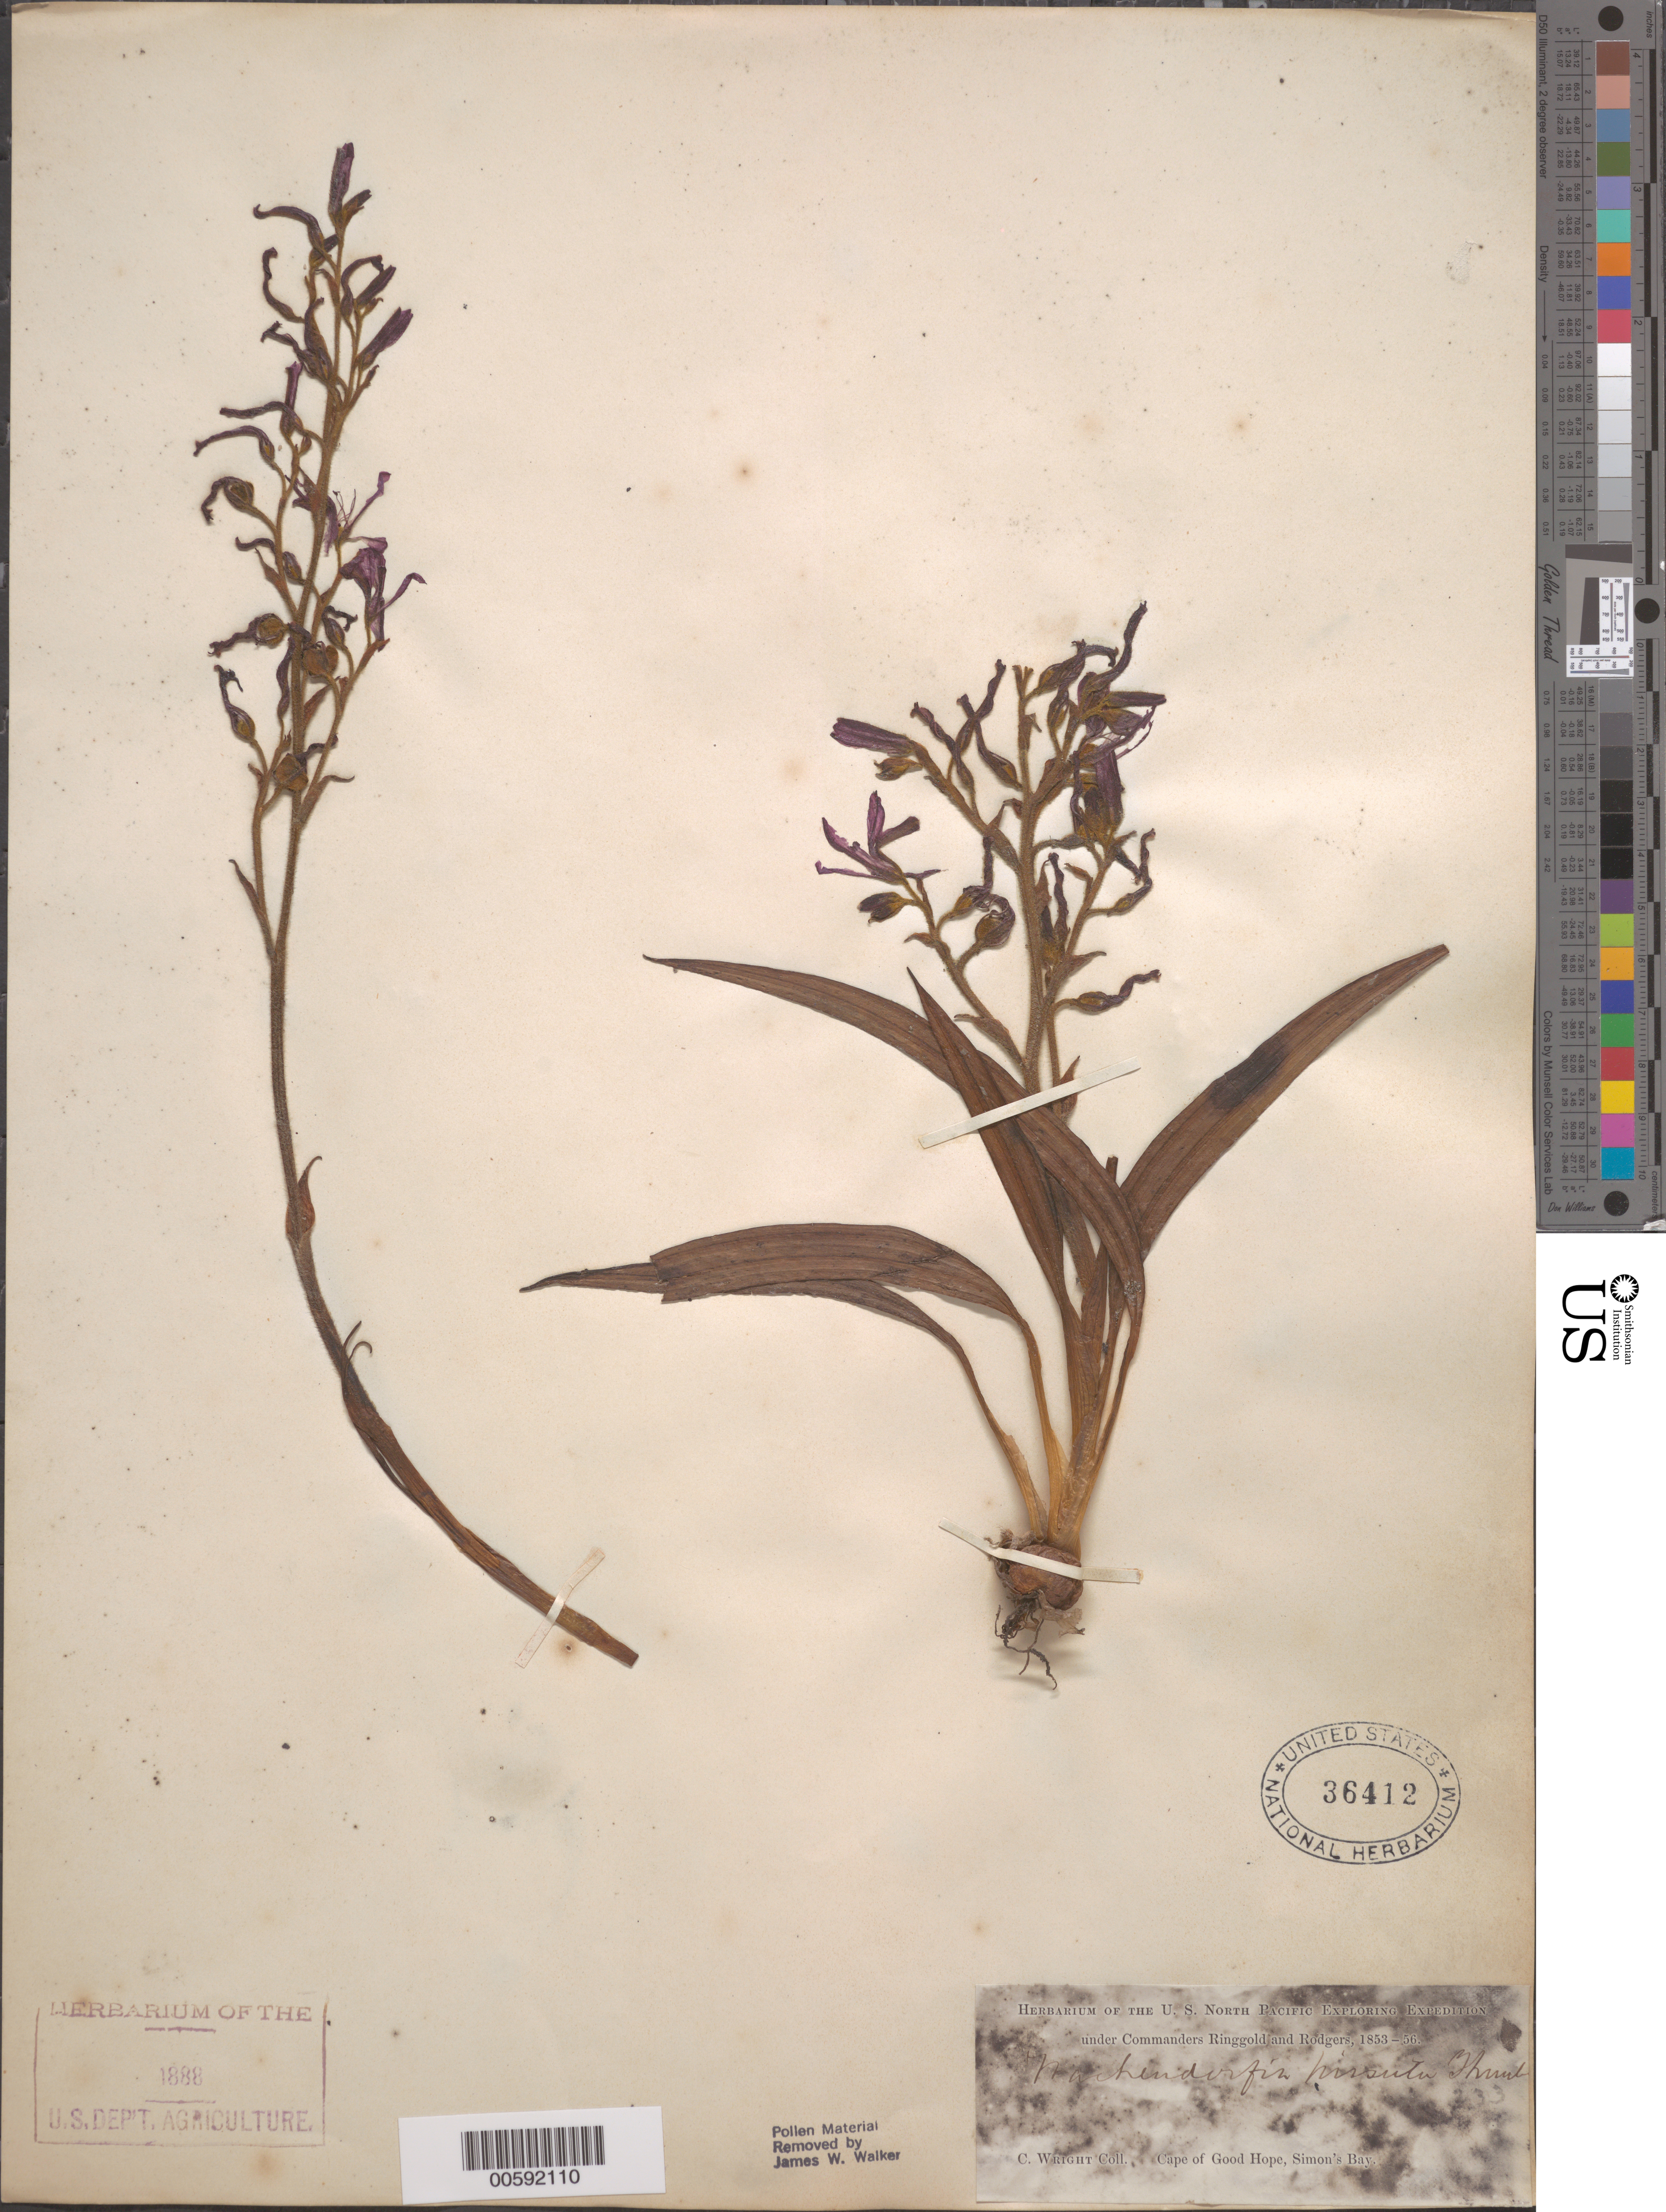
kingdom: Plantae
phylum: Tracheophyta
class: Liliopsida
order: Commelinales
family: Haemodoraceae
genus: Wachendorfia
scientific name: Wachendorfia hirsuta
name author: Thunb.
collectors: C. Wright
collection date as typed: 1853 to -- --- 1853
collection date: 1853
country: South Africa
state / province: Western Cape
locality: Cape of Good Hope, Simon's Bay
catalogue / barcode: US 36412